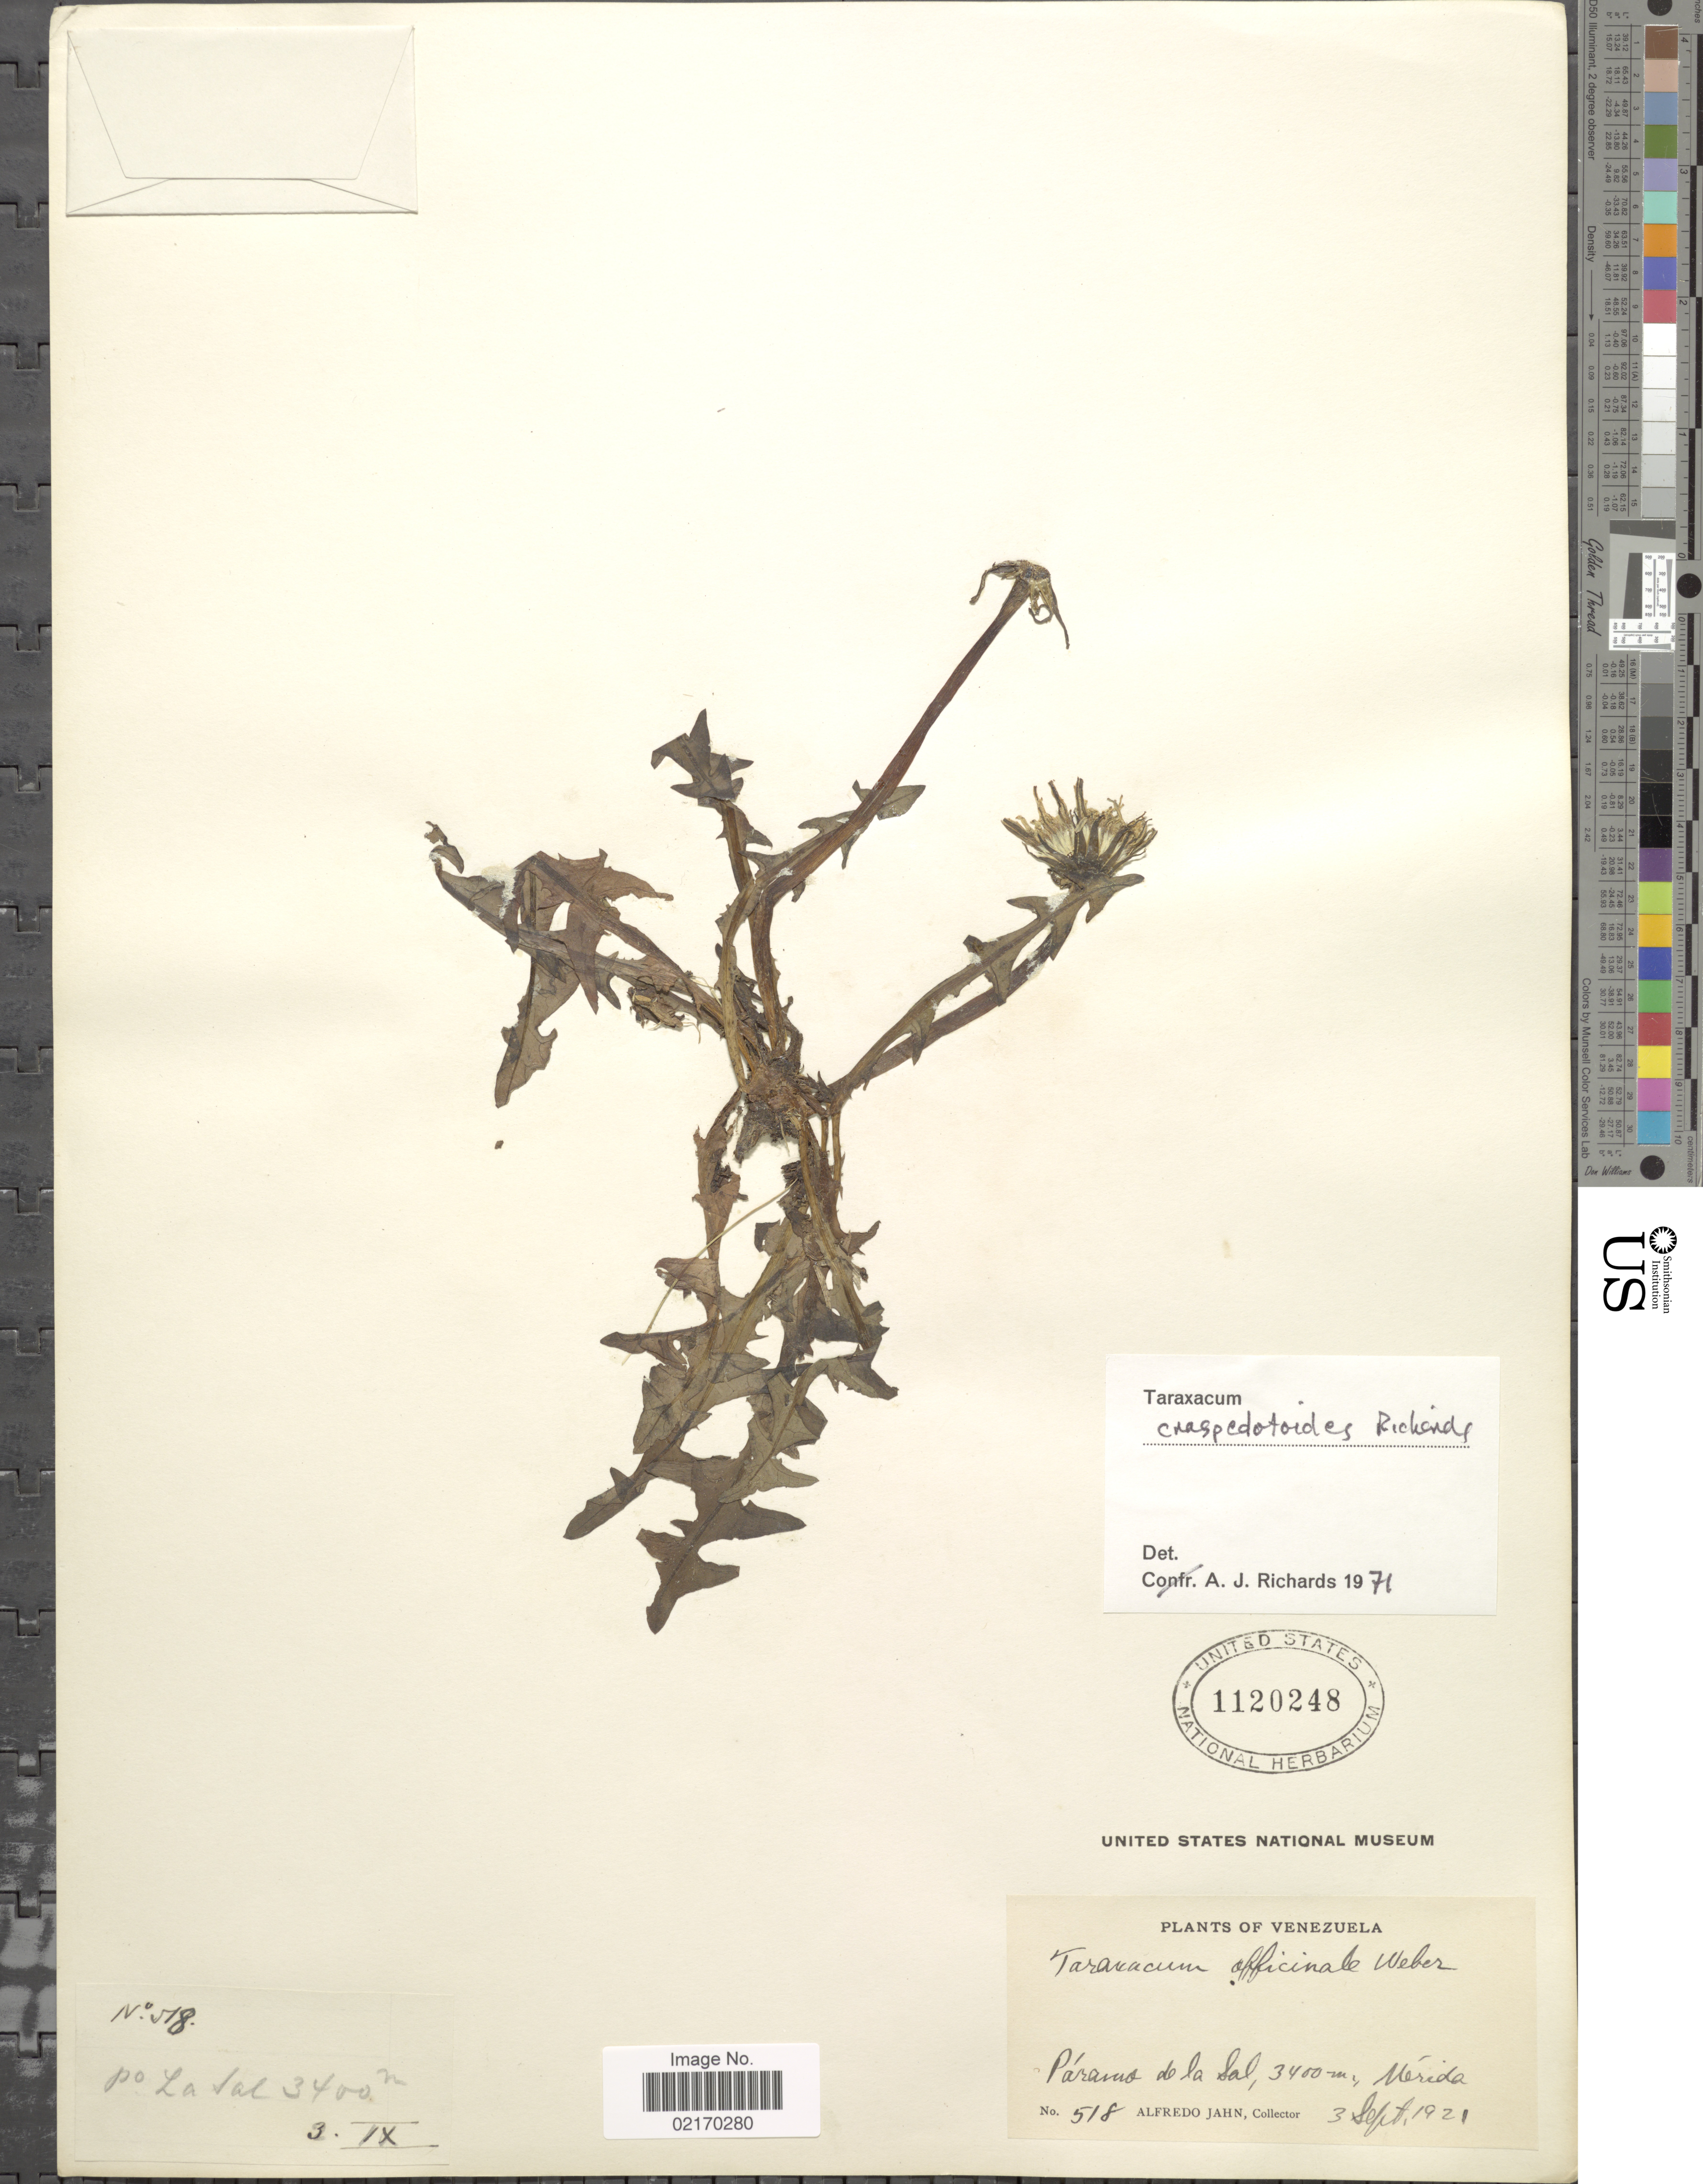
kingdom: Plantae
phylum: Tracheophyta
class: Magnoliopsida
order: Asterales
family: Asteraceae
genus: Taraxacum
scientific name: Taraxacum craspedotoides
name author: A.J. Richards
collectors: A. Jahn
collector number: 518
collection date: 1921-09-03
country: Venezuela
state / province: Mérida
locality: Paramo de la Sal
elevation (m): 3400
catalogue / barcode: US 1120248